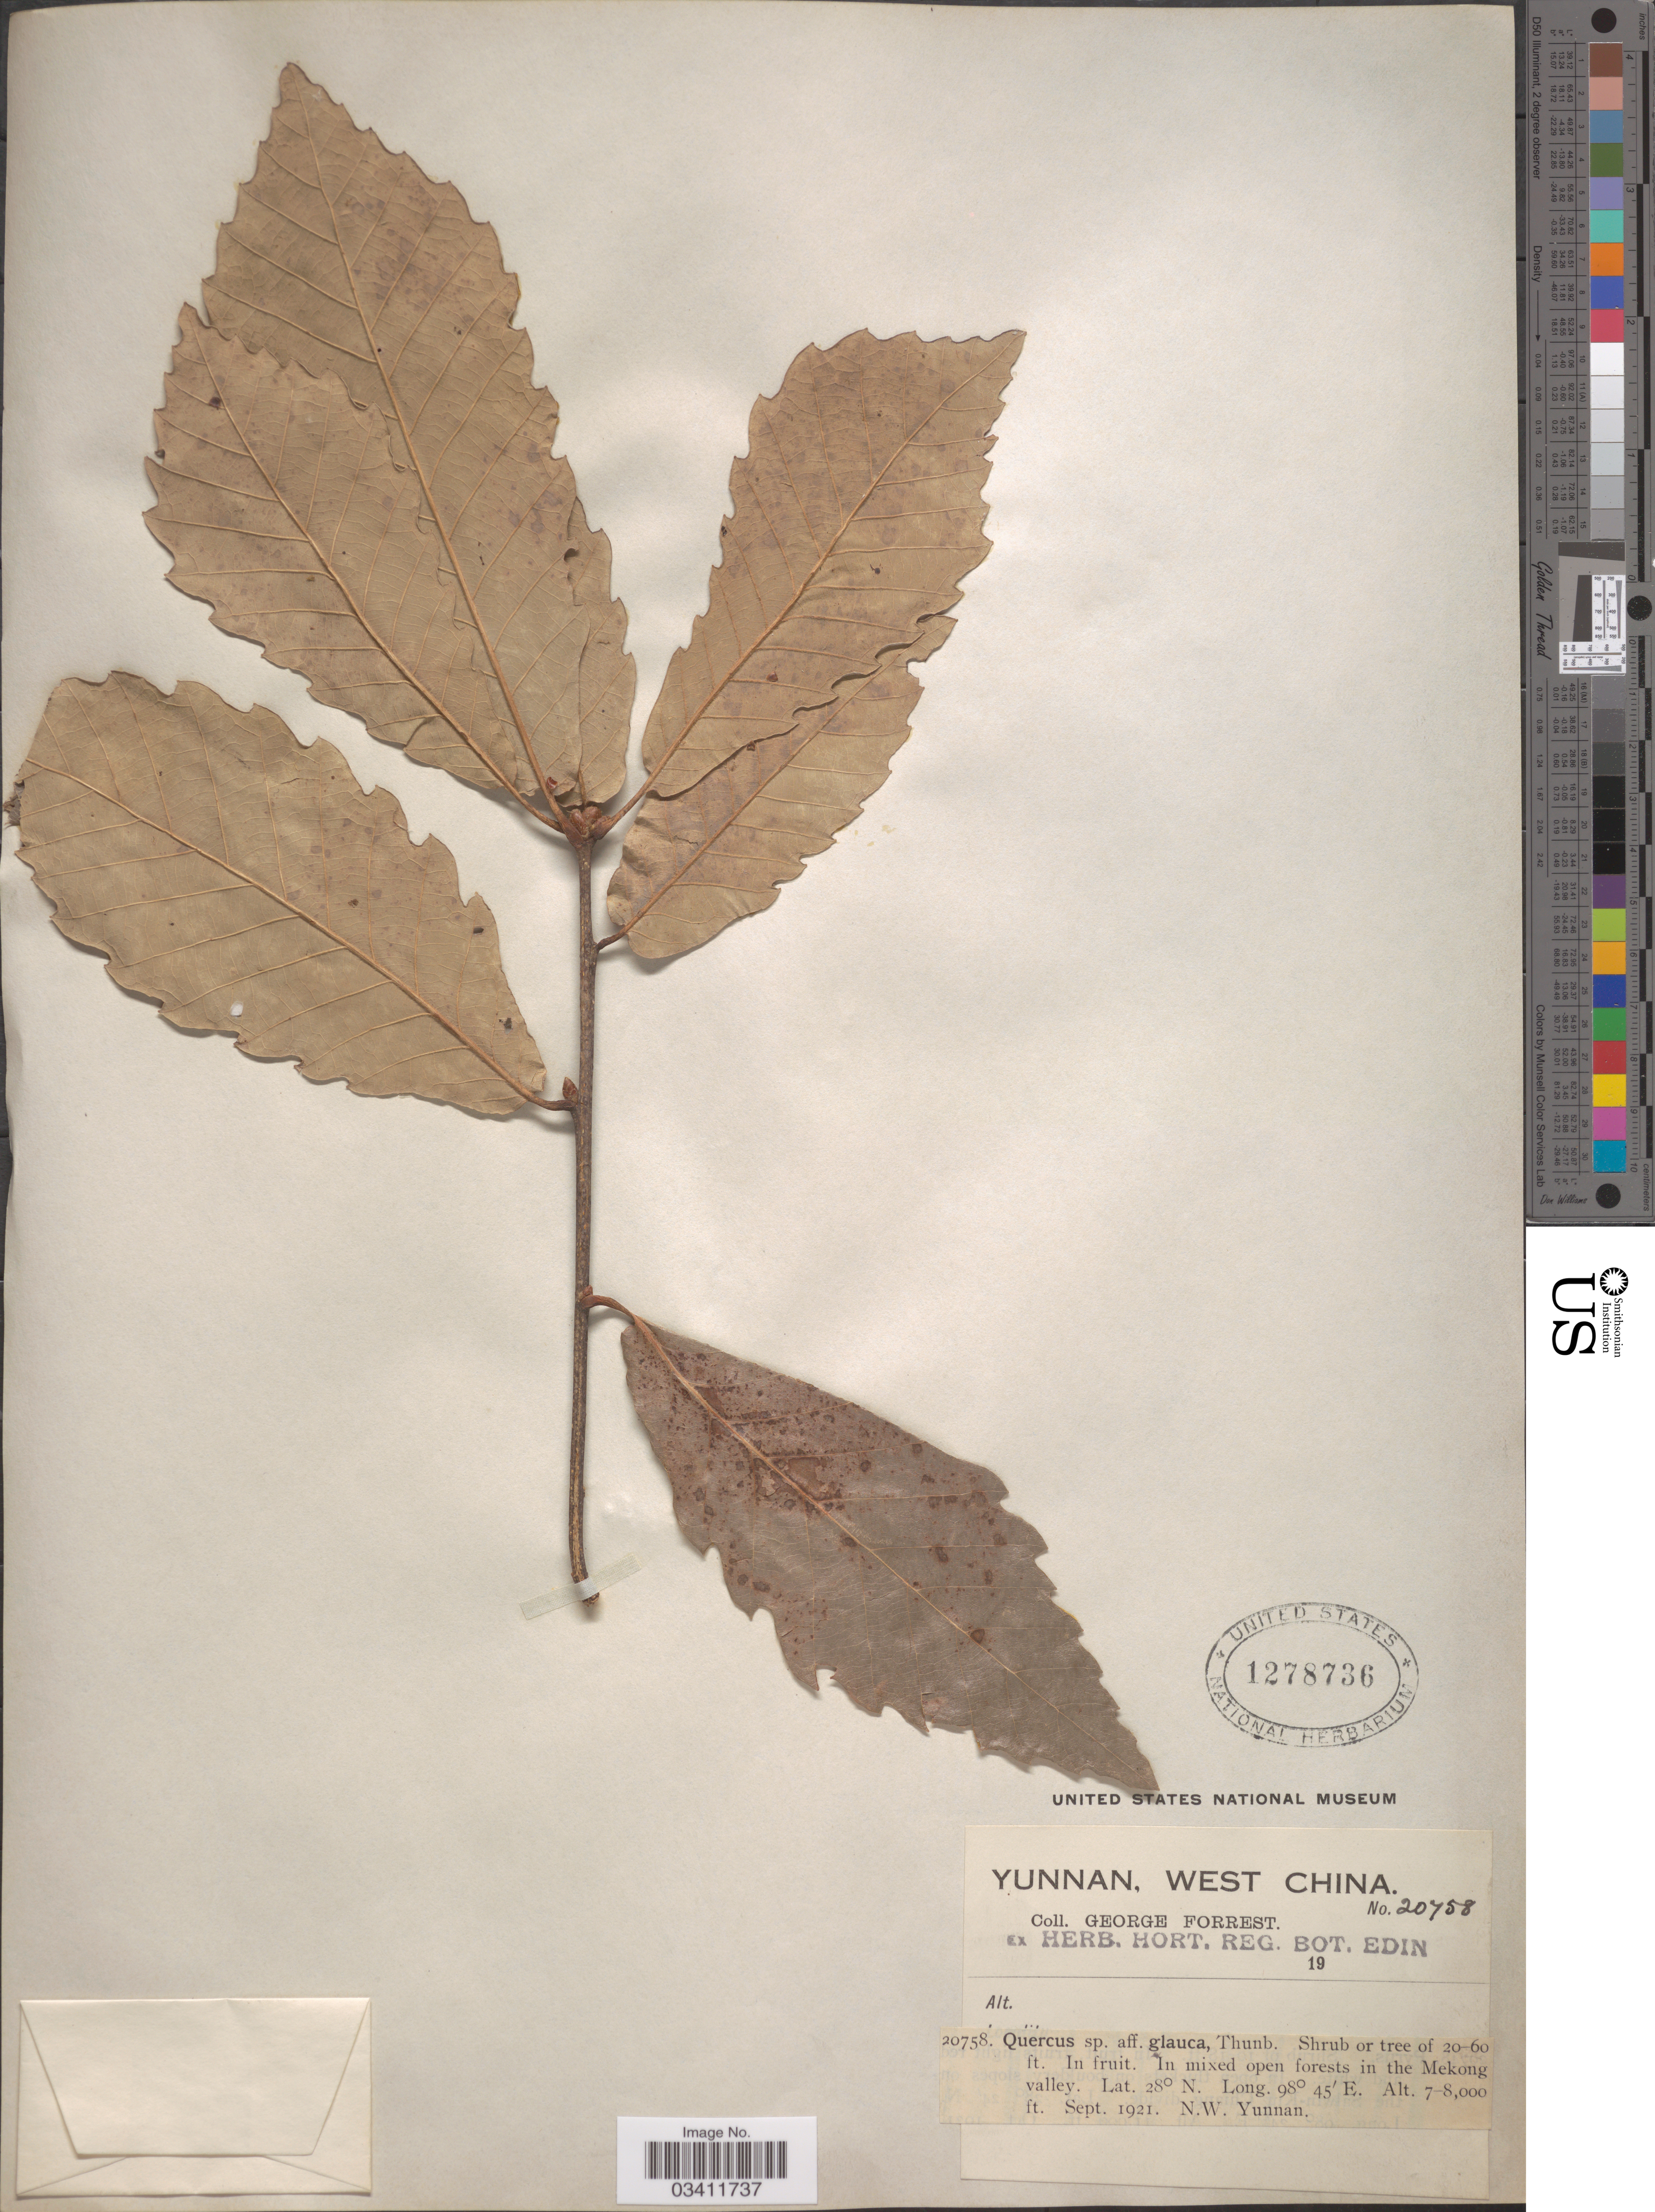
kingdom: Plantae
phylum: Tracheophyta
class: Magnoliopsida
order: Fagales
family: Fagaceae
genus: Quercus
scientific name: Quercus glauca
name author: Thunb.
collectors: G. Forrest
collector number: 20758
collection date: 1921-09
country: China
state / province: Yunnan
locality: West China. In the Mekong valley. N.W. Yunnan.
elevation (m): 2134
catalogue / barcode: US 1278736